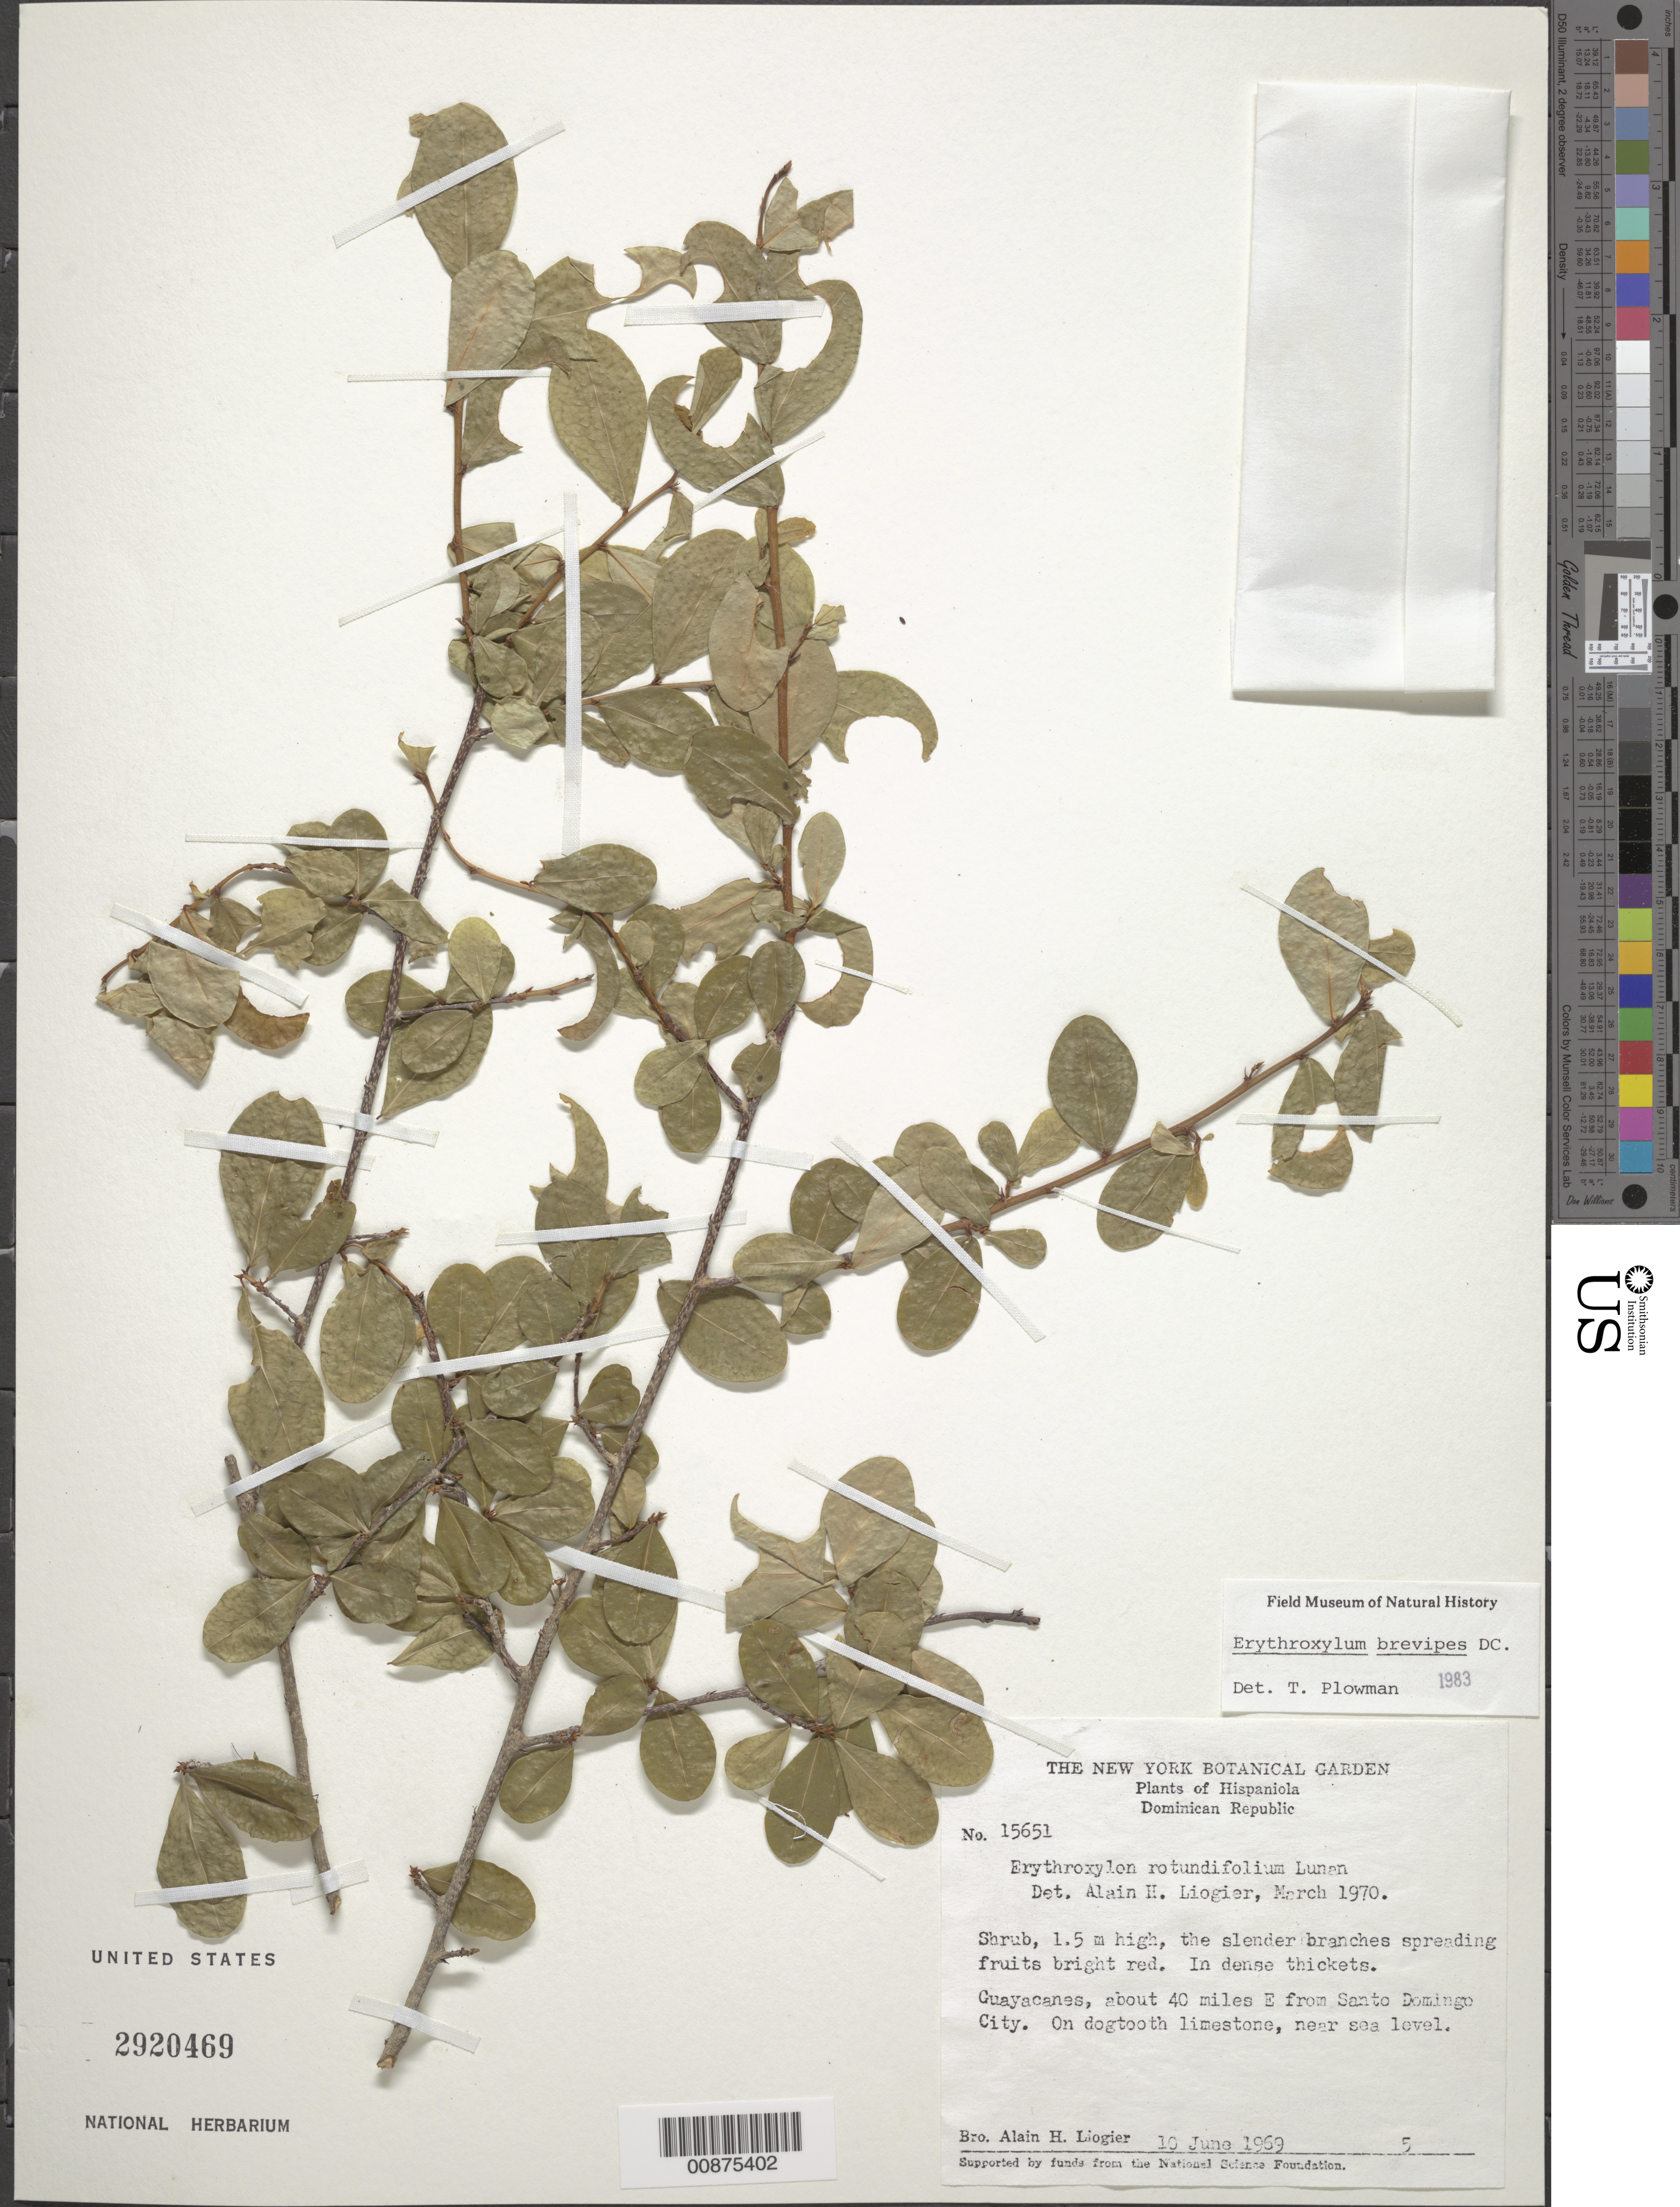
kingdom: Plantae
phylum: Tracheophyta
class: Magnoliopsida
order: Malpighiales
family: Erythroxylaceae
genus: Erythroxylum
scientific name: Erythroxylum brevipes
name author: DC.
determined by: Plowman, Timothy C.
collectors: A. H. Liogier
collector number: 15651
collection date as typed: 10 Jun 1969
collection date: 1969-06-10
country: Dominican Republic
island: Hispaniola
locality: Guayacanes, about 40 miles E from Santo Domingo City.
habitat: In dense thickets, on dogtooth limestone.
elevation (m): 0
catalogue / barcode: US 2920469